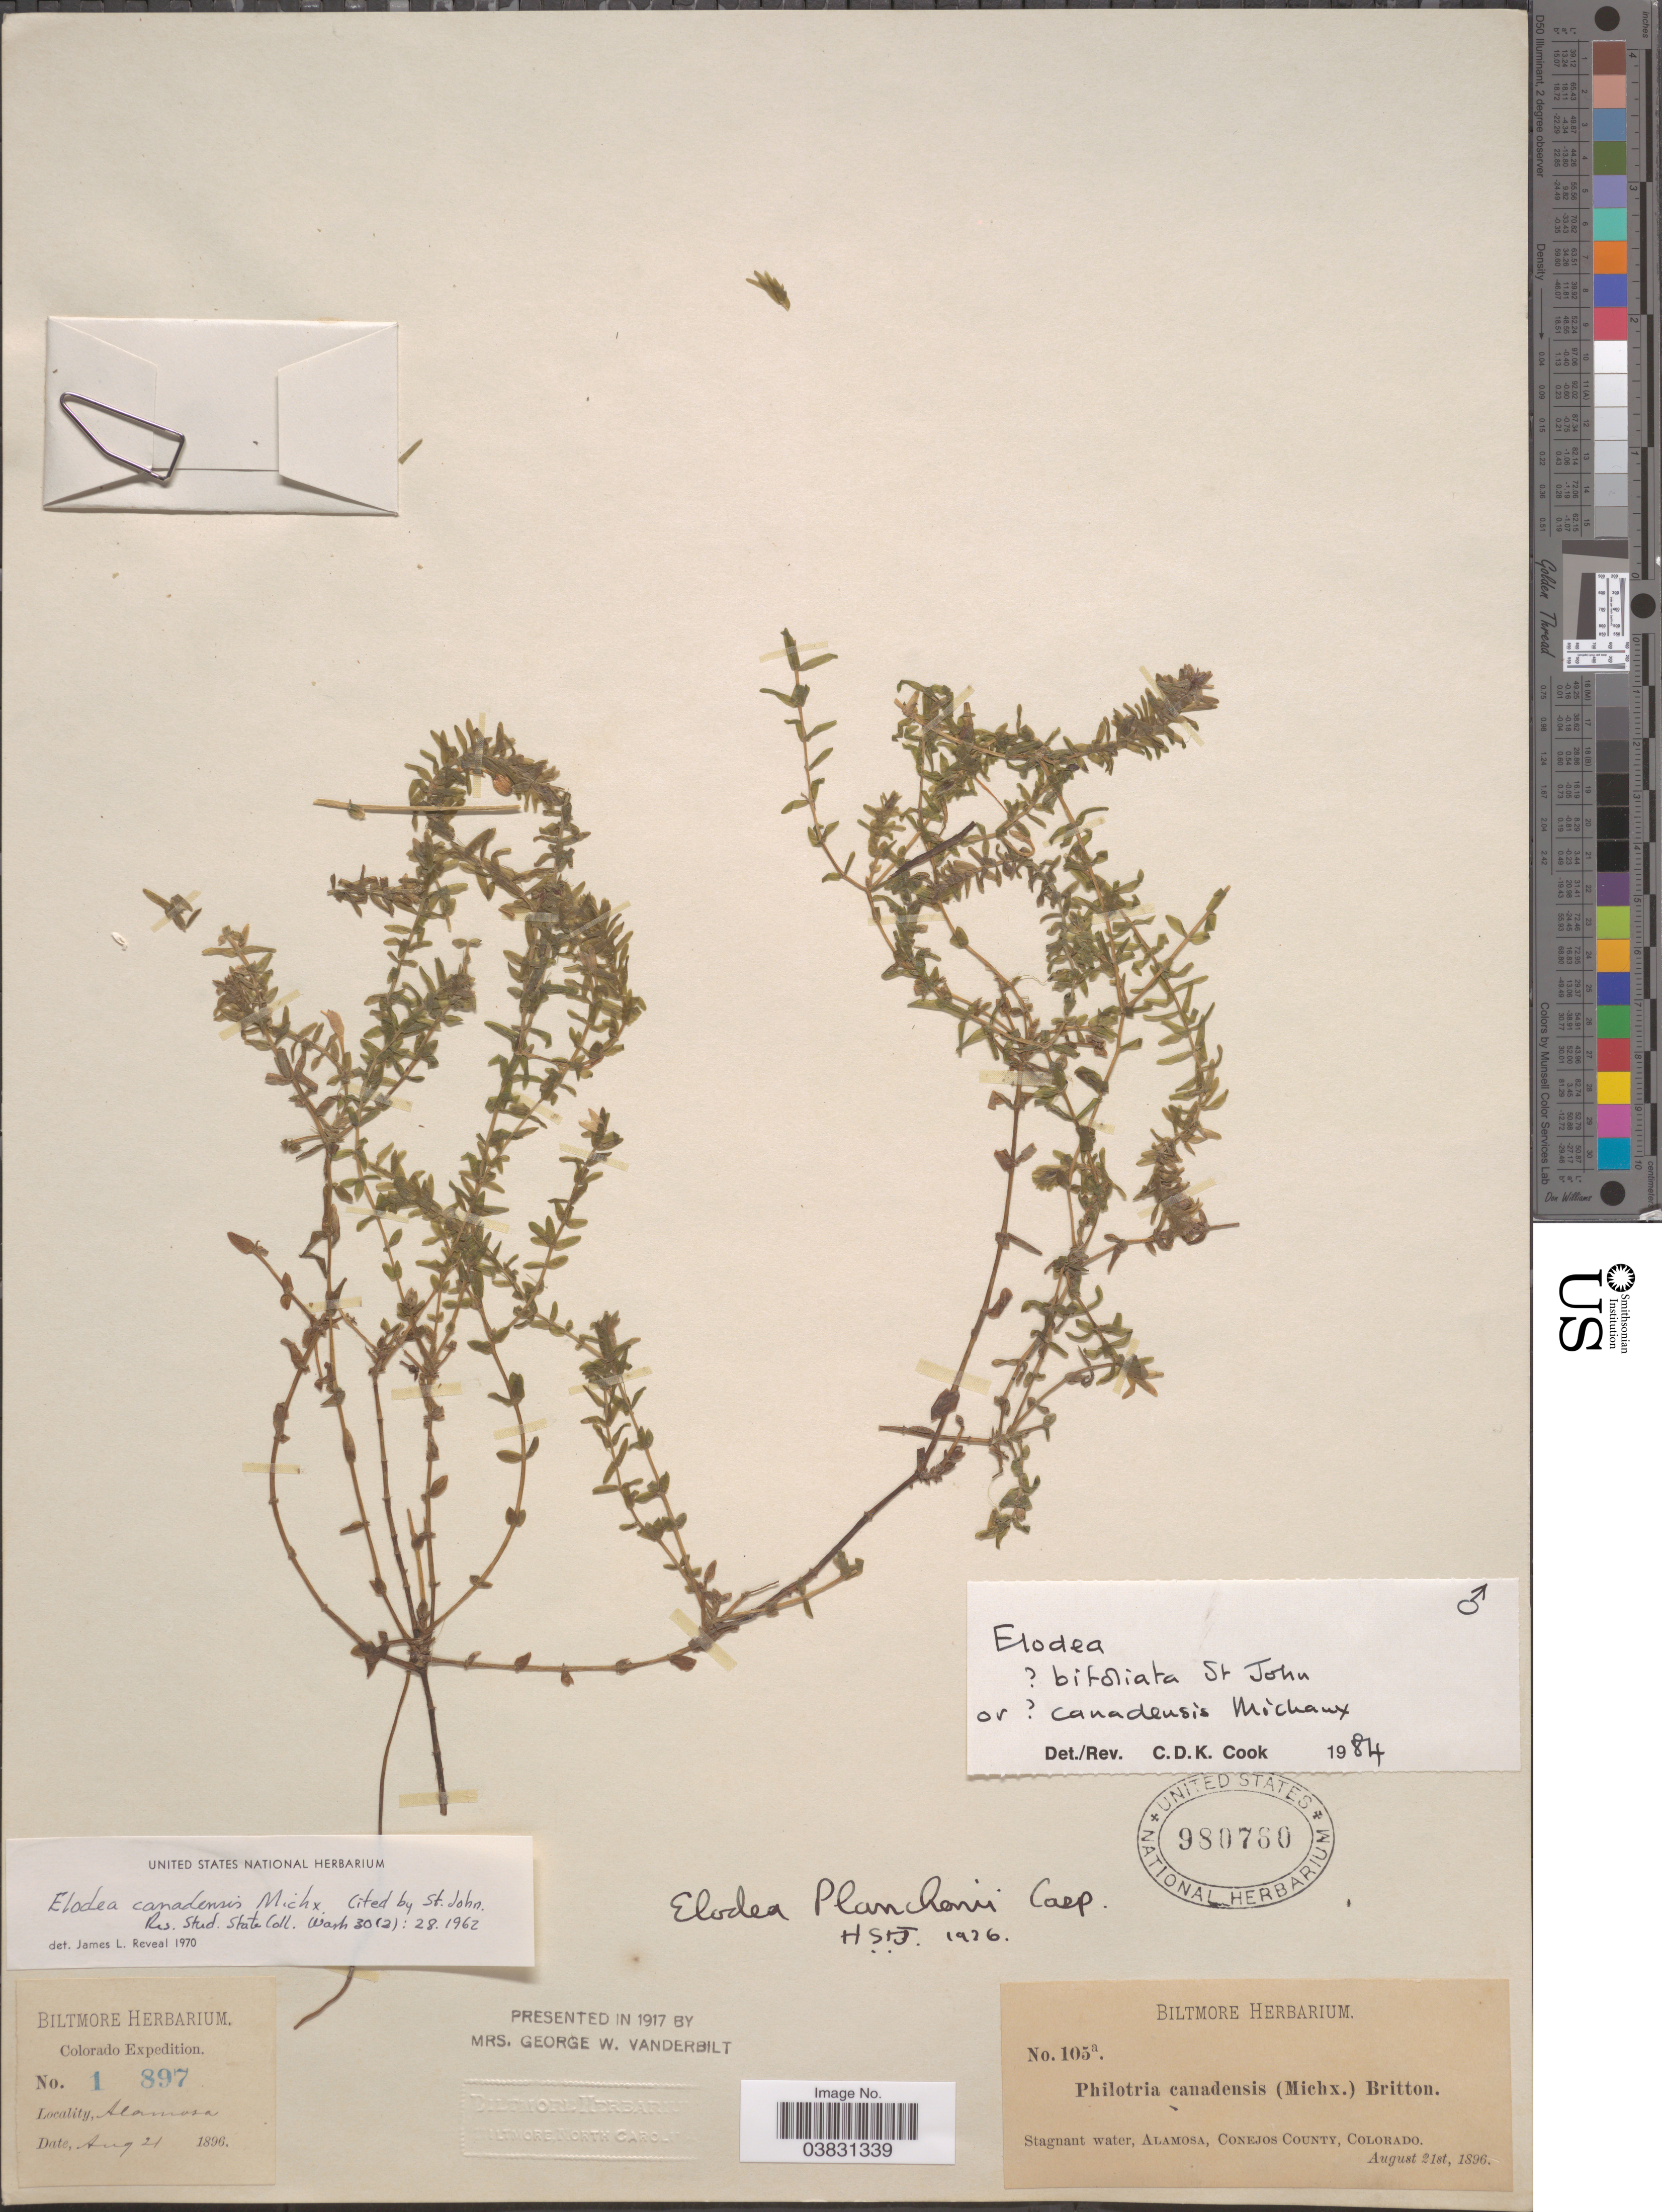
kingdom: Plantae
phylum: Tracheophyta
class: Liliopsida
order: Alismatales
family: Hydrocharitaceae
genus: Elodea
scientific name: Elodea bifoliata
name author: H. St. John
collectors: ex herb. Biltmore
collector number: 105a/1897?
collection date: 1896-08-21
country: United States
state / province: Colorado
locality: Alamosa, Conejos County.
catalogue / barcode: US 980780